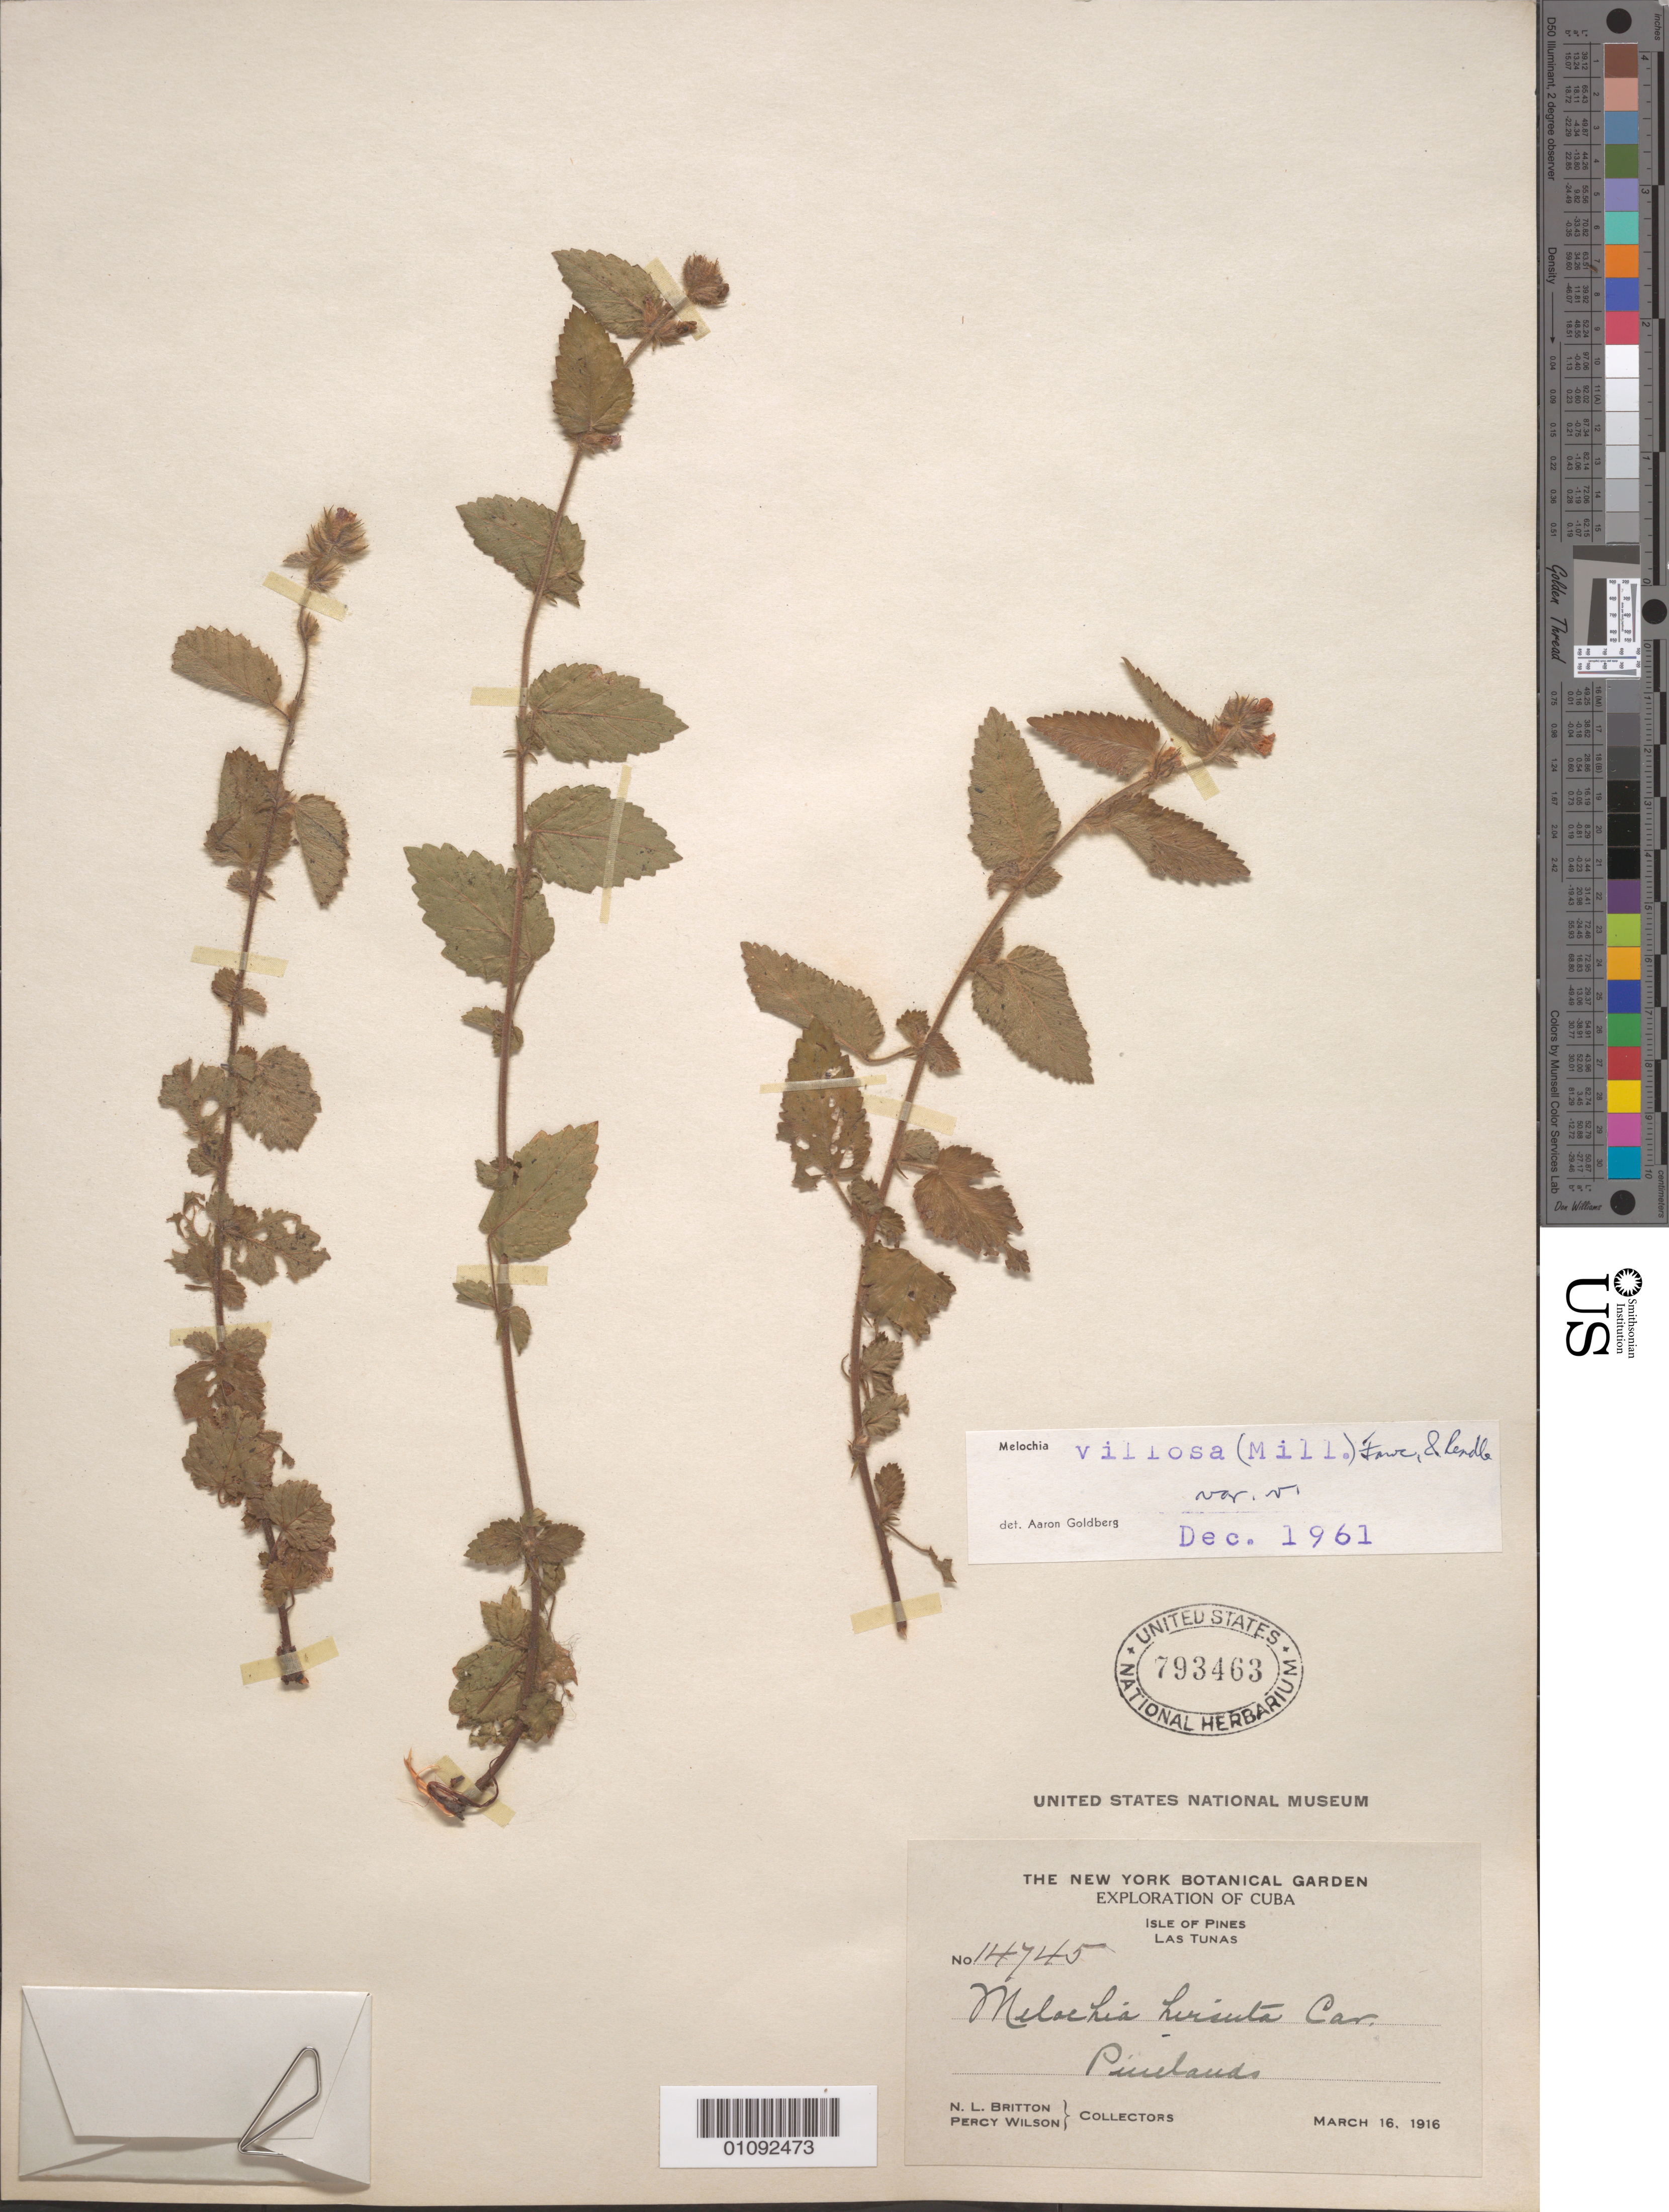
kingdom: Plantae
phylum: Tracheophyta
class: Magnoliopsida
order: Malvales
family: Malvaceae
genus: Melochia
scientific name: Melochia spicata var. spicata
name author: (L.) Fryxell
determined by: Dorr, L. J., (BOT), Smithsonian Institution - National Museum of Natural History (UNITED STATES)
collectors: N. Britton & P. Wilson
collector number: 14745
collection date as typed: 16 Mar 1916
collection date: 1916-03-16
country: Cuba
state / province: Isla de La Juventud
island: Isla de la Juventud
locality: Pinelands, Isle of Pines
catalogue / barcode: US 793463